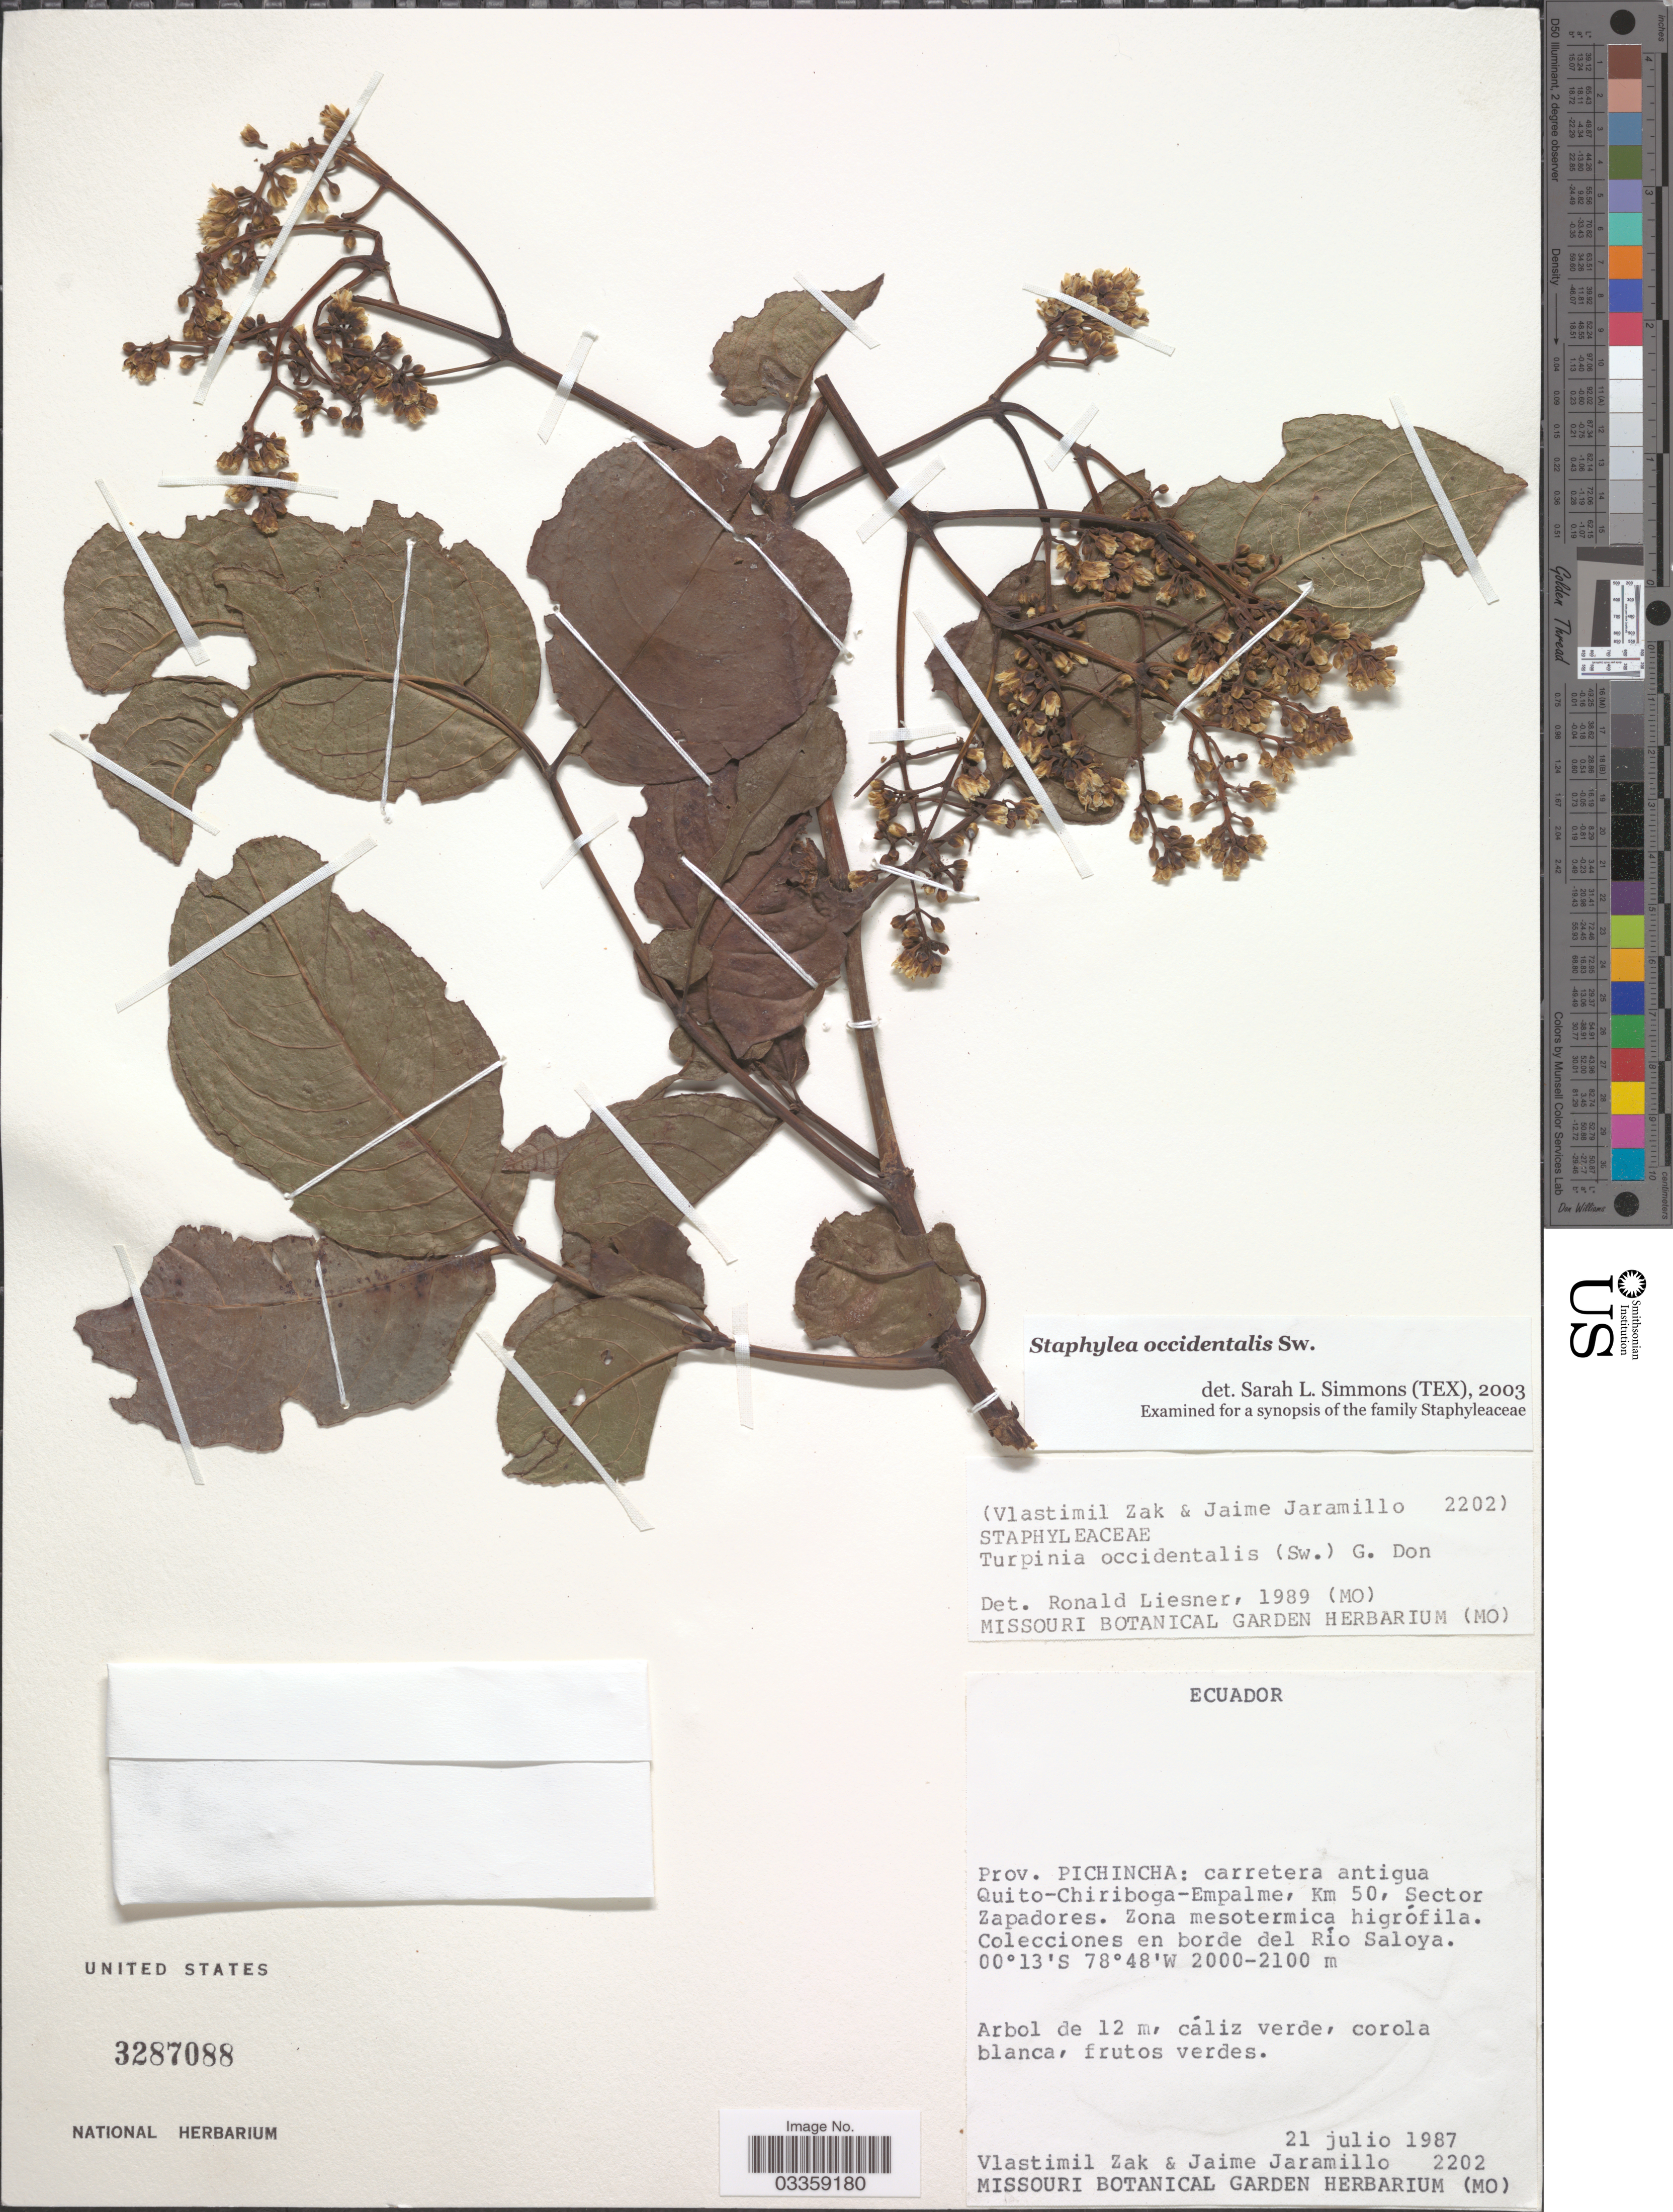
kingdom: Plantae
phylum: Tracheophyta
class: Magnoliopsida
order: Crossosomatales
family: Staphyleaceae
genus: Turpinia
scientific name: Turpinia occidentalis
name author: (Sw.) G. Don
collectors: V. Zak & J. Jaramillo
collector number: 2202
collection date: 1987-07-21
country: Ecuador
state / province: Pichincha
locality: Carretera antigua Quito-Chiriboga-Empalme, Km 50, Sector Zapadores, borde del Río Saloya.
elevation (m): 2000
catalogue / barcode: US 3287088